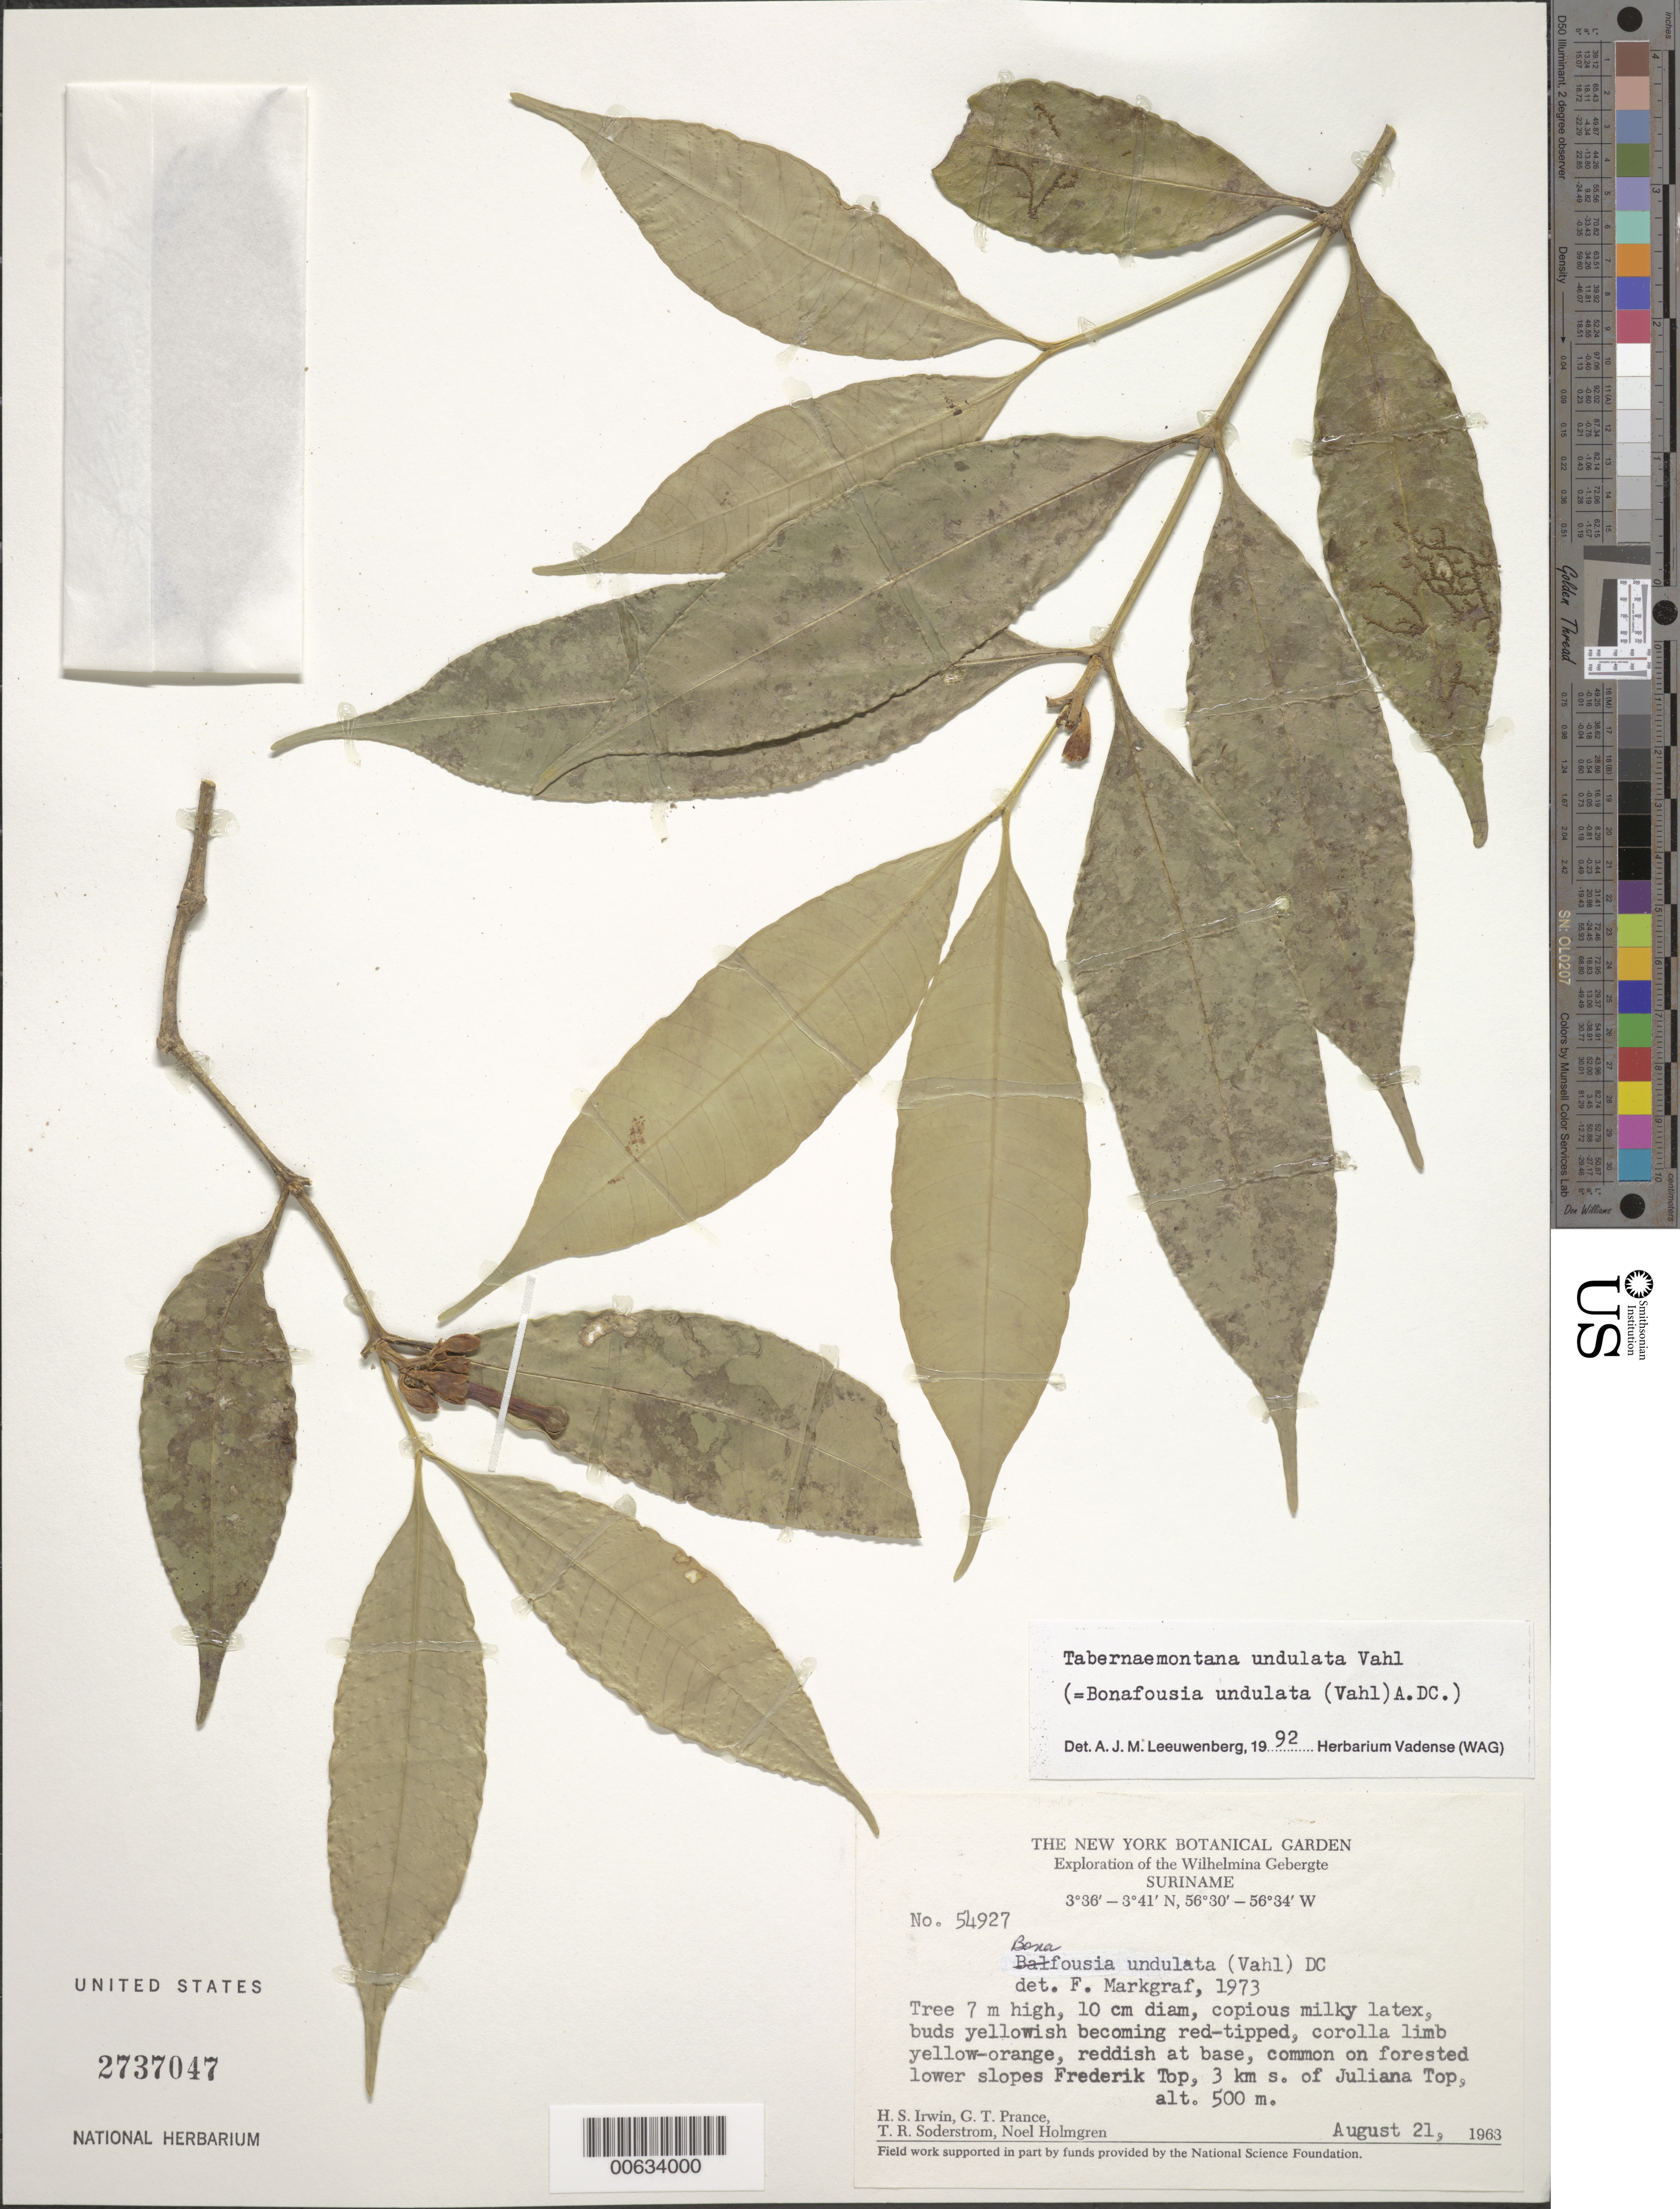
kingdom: Plantae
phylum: Tracheophyta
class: Magnoliopsida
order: Gentianales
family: Apocynaceae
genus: Tabernaemontana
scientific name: Tabernaemontana undulata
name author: Vahl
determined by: Leeuwenberg, A. J. M.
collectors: H. Irwin, G. T. Prance, T. R. Soderstrom & N. H. Holmgren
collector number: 54927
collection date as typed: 21-Aug-63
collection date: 1963-08-21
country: Suriname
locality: Frederik Top, slopes of, 3 km S of Juliana Top, Wilhelmina Gebergte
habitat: Forested lower slopes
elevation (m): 500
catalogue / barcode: US 2737047